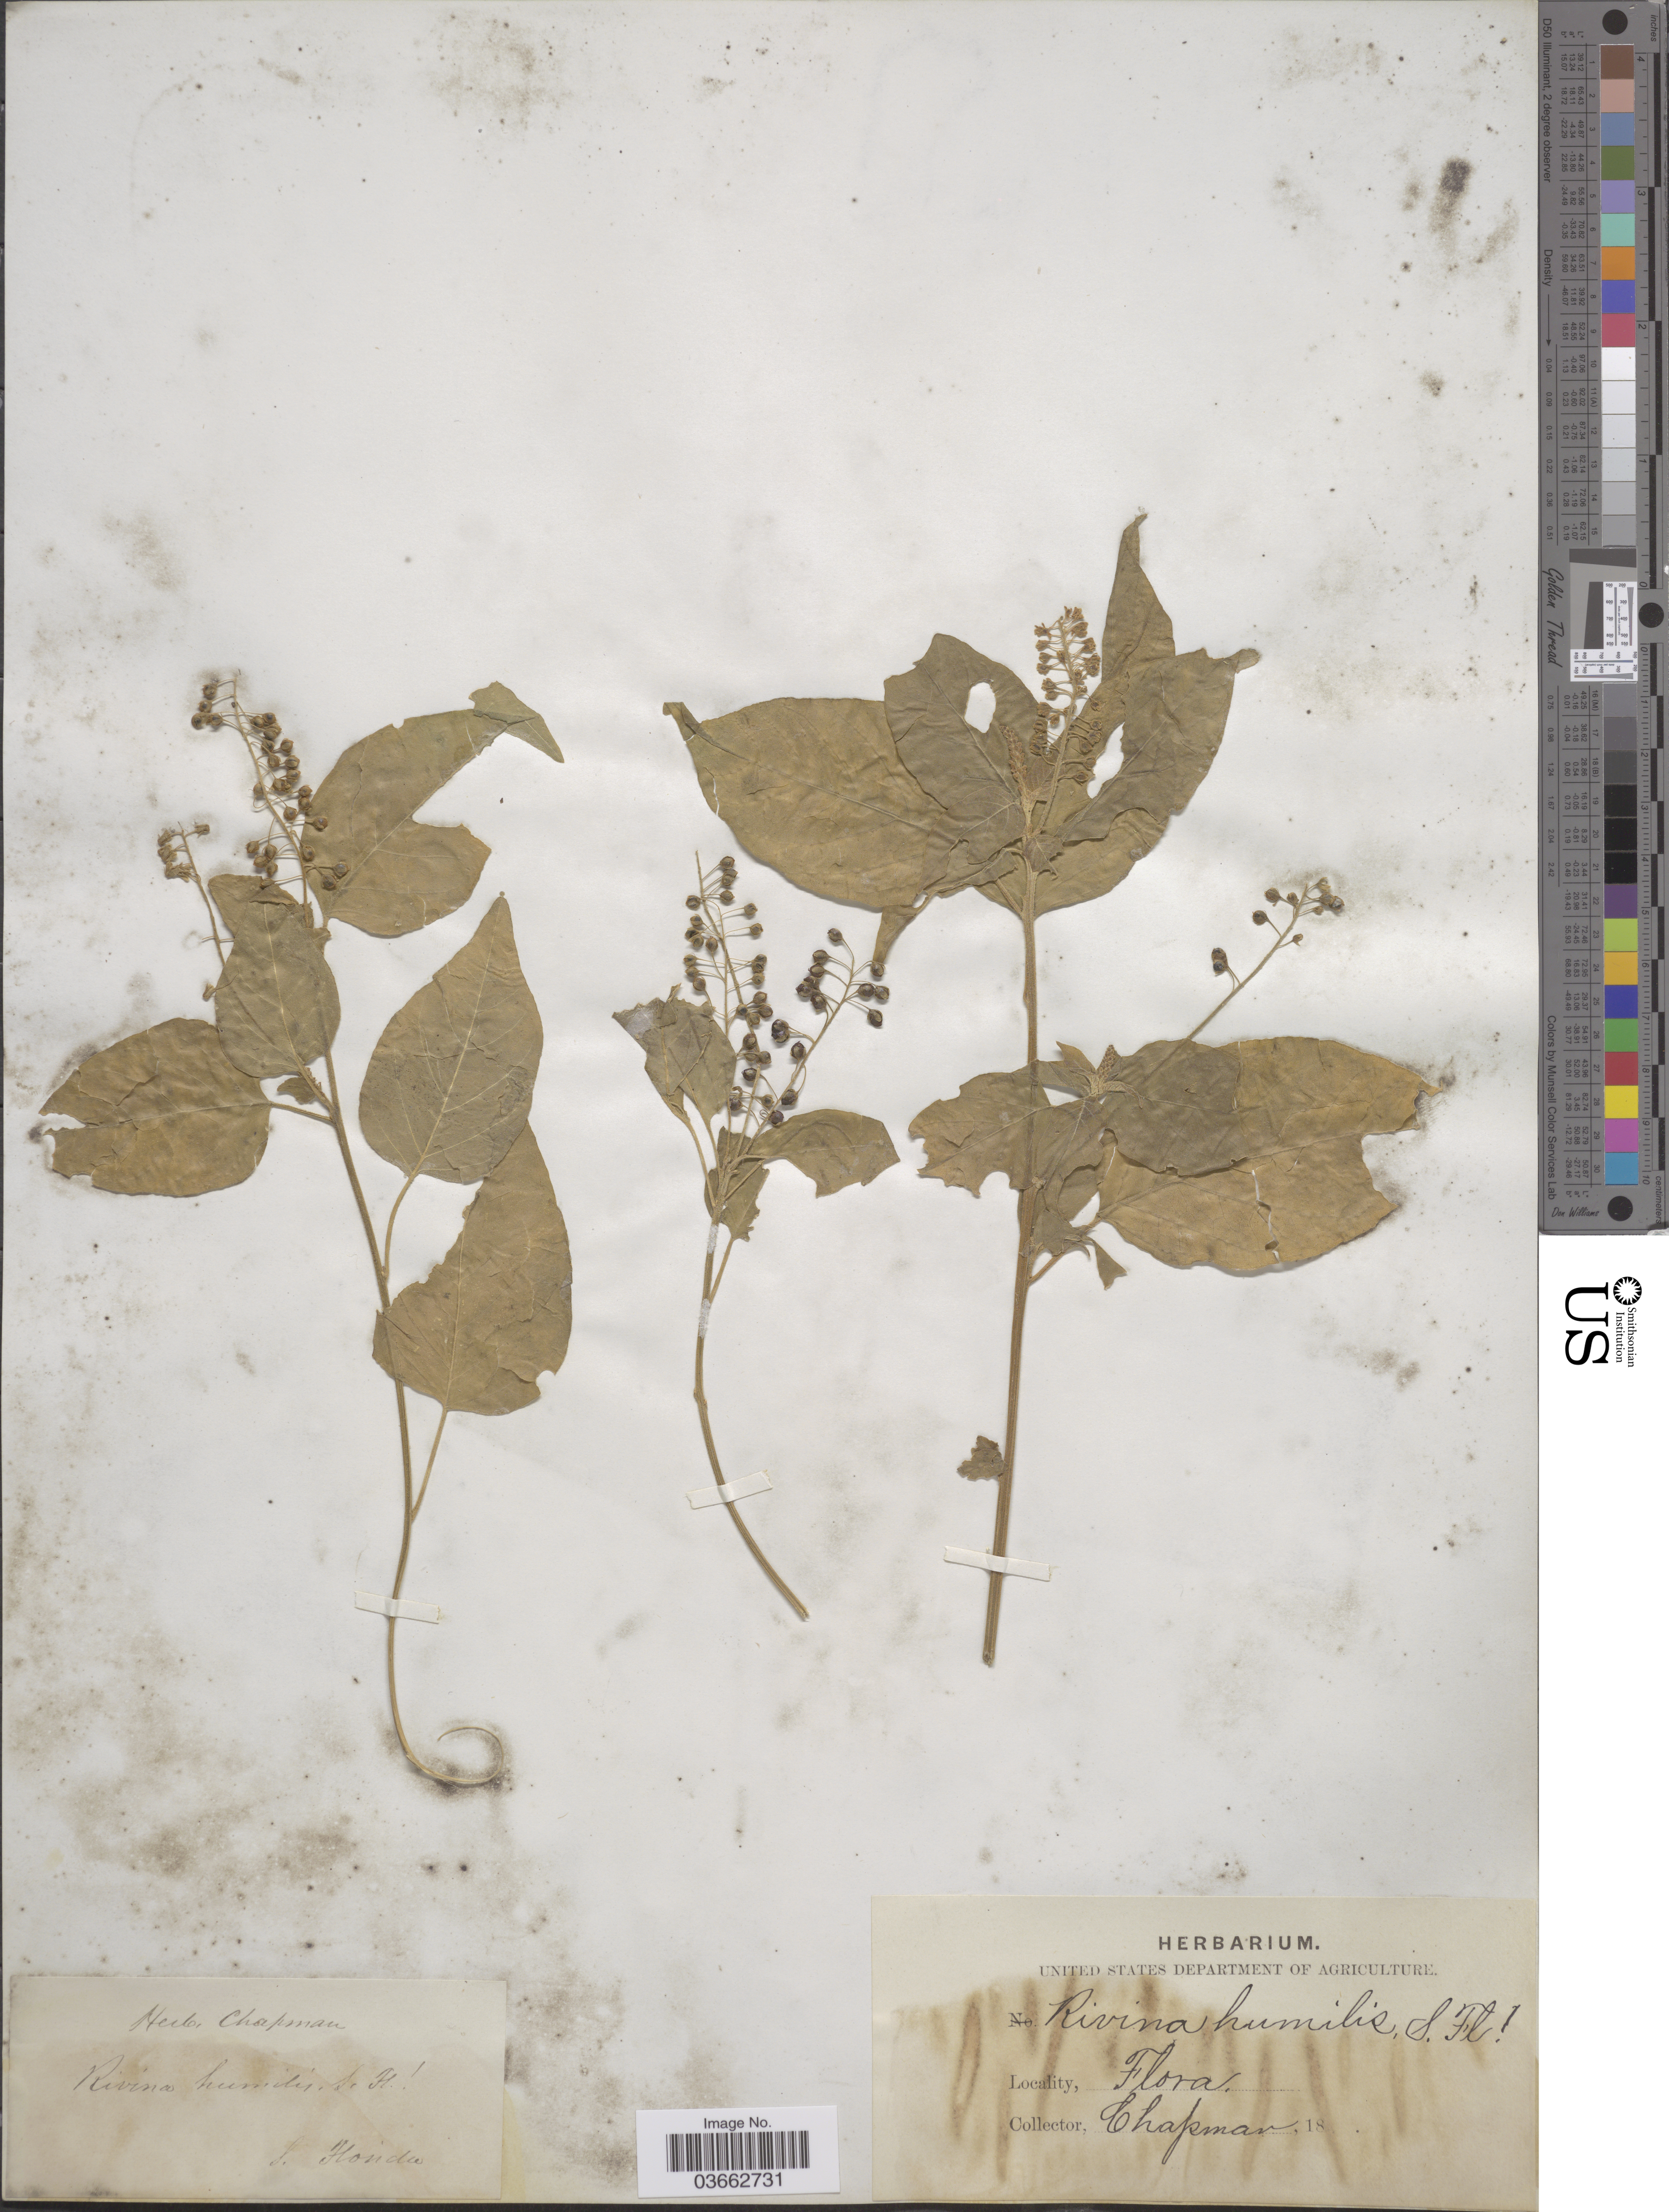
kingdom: Plantae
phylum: Tracheophyta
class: Magnoliopsida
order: Caryophyllales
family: Phytolaccaceae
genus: Rivina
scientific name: Rivina humilis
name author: L.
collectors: A. Chapman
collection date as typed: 18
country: United States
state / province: Florida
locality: S. Florida. Flora.